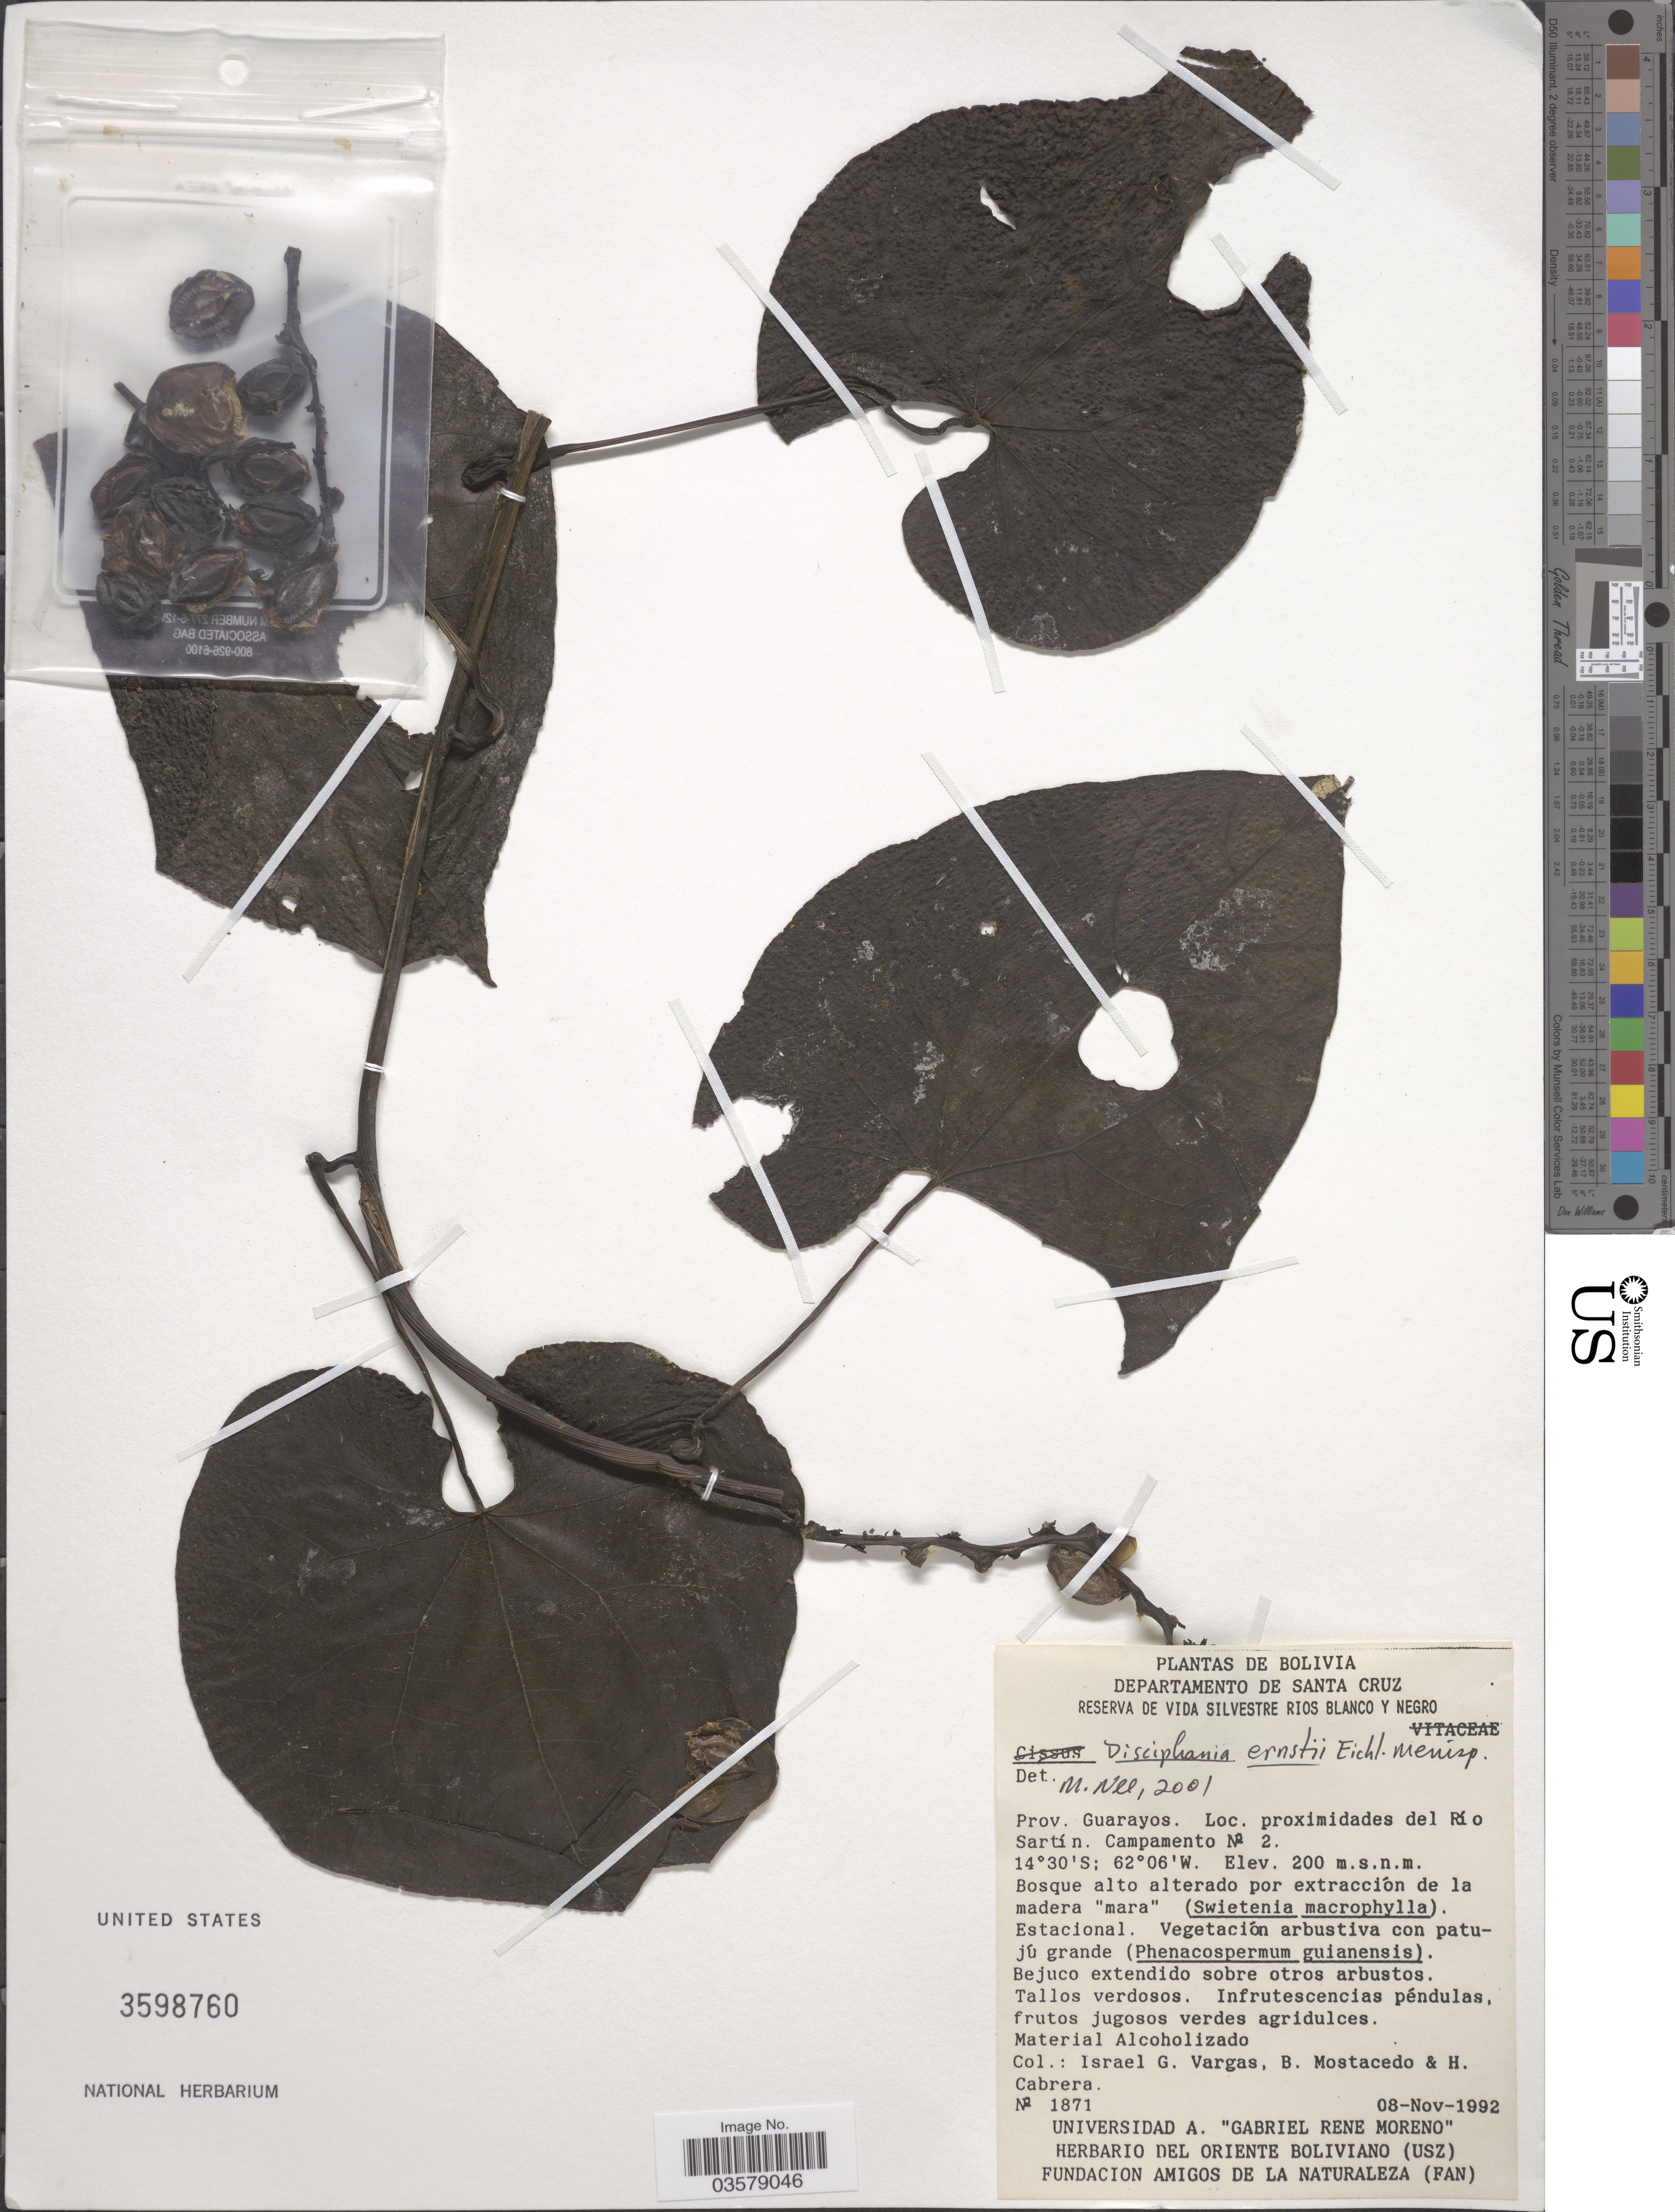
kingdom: Plantae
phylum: Tracheophyta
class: Magnoliopsida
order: Ranunculales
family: Menispermaceae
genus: Disciphania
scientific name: Disciphania ernstii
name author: Eichler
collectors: I. Vargas, B. Mostacedo & H. Cabrera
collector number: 1871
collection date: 1992-11-08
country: Bolivia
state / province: Santa Cruz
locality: Departamento de Santa Cruz. Reserva de Vida Silvestre Rios Blancos y Negro [unsure placement] Prov. Guarayos. Proximidades del Río Sartín. Campamento Nº 2.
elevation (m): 200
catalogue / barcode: US 3598760